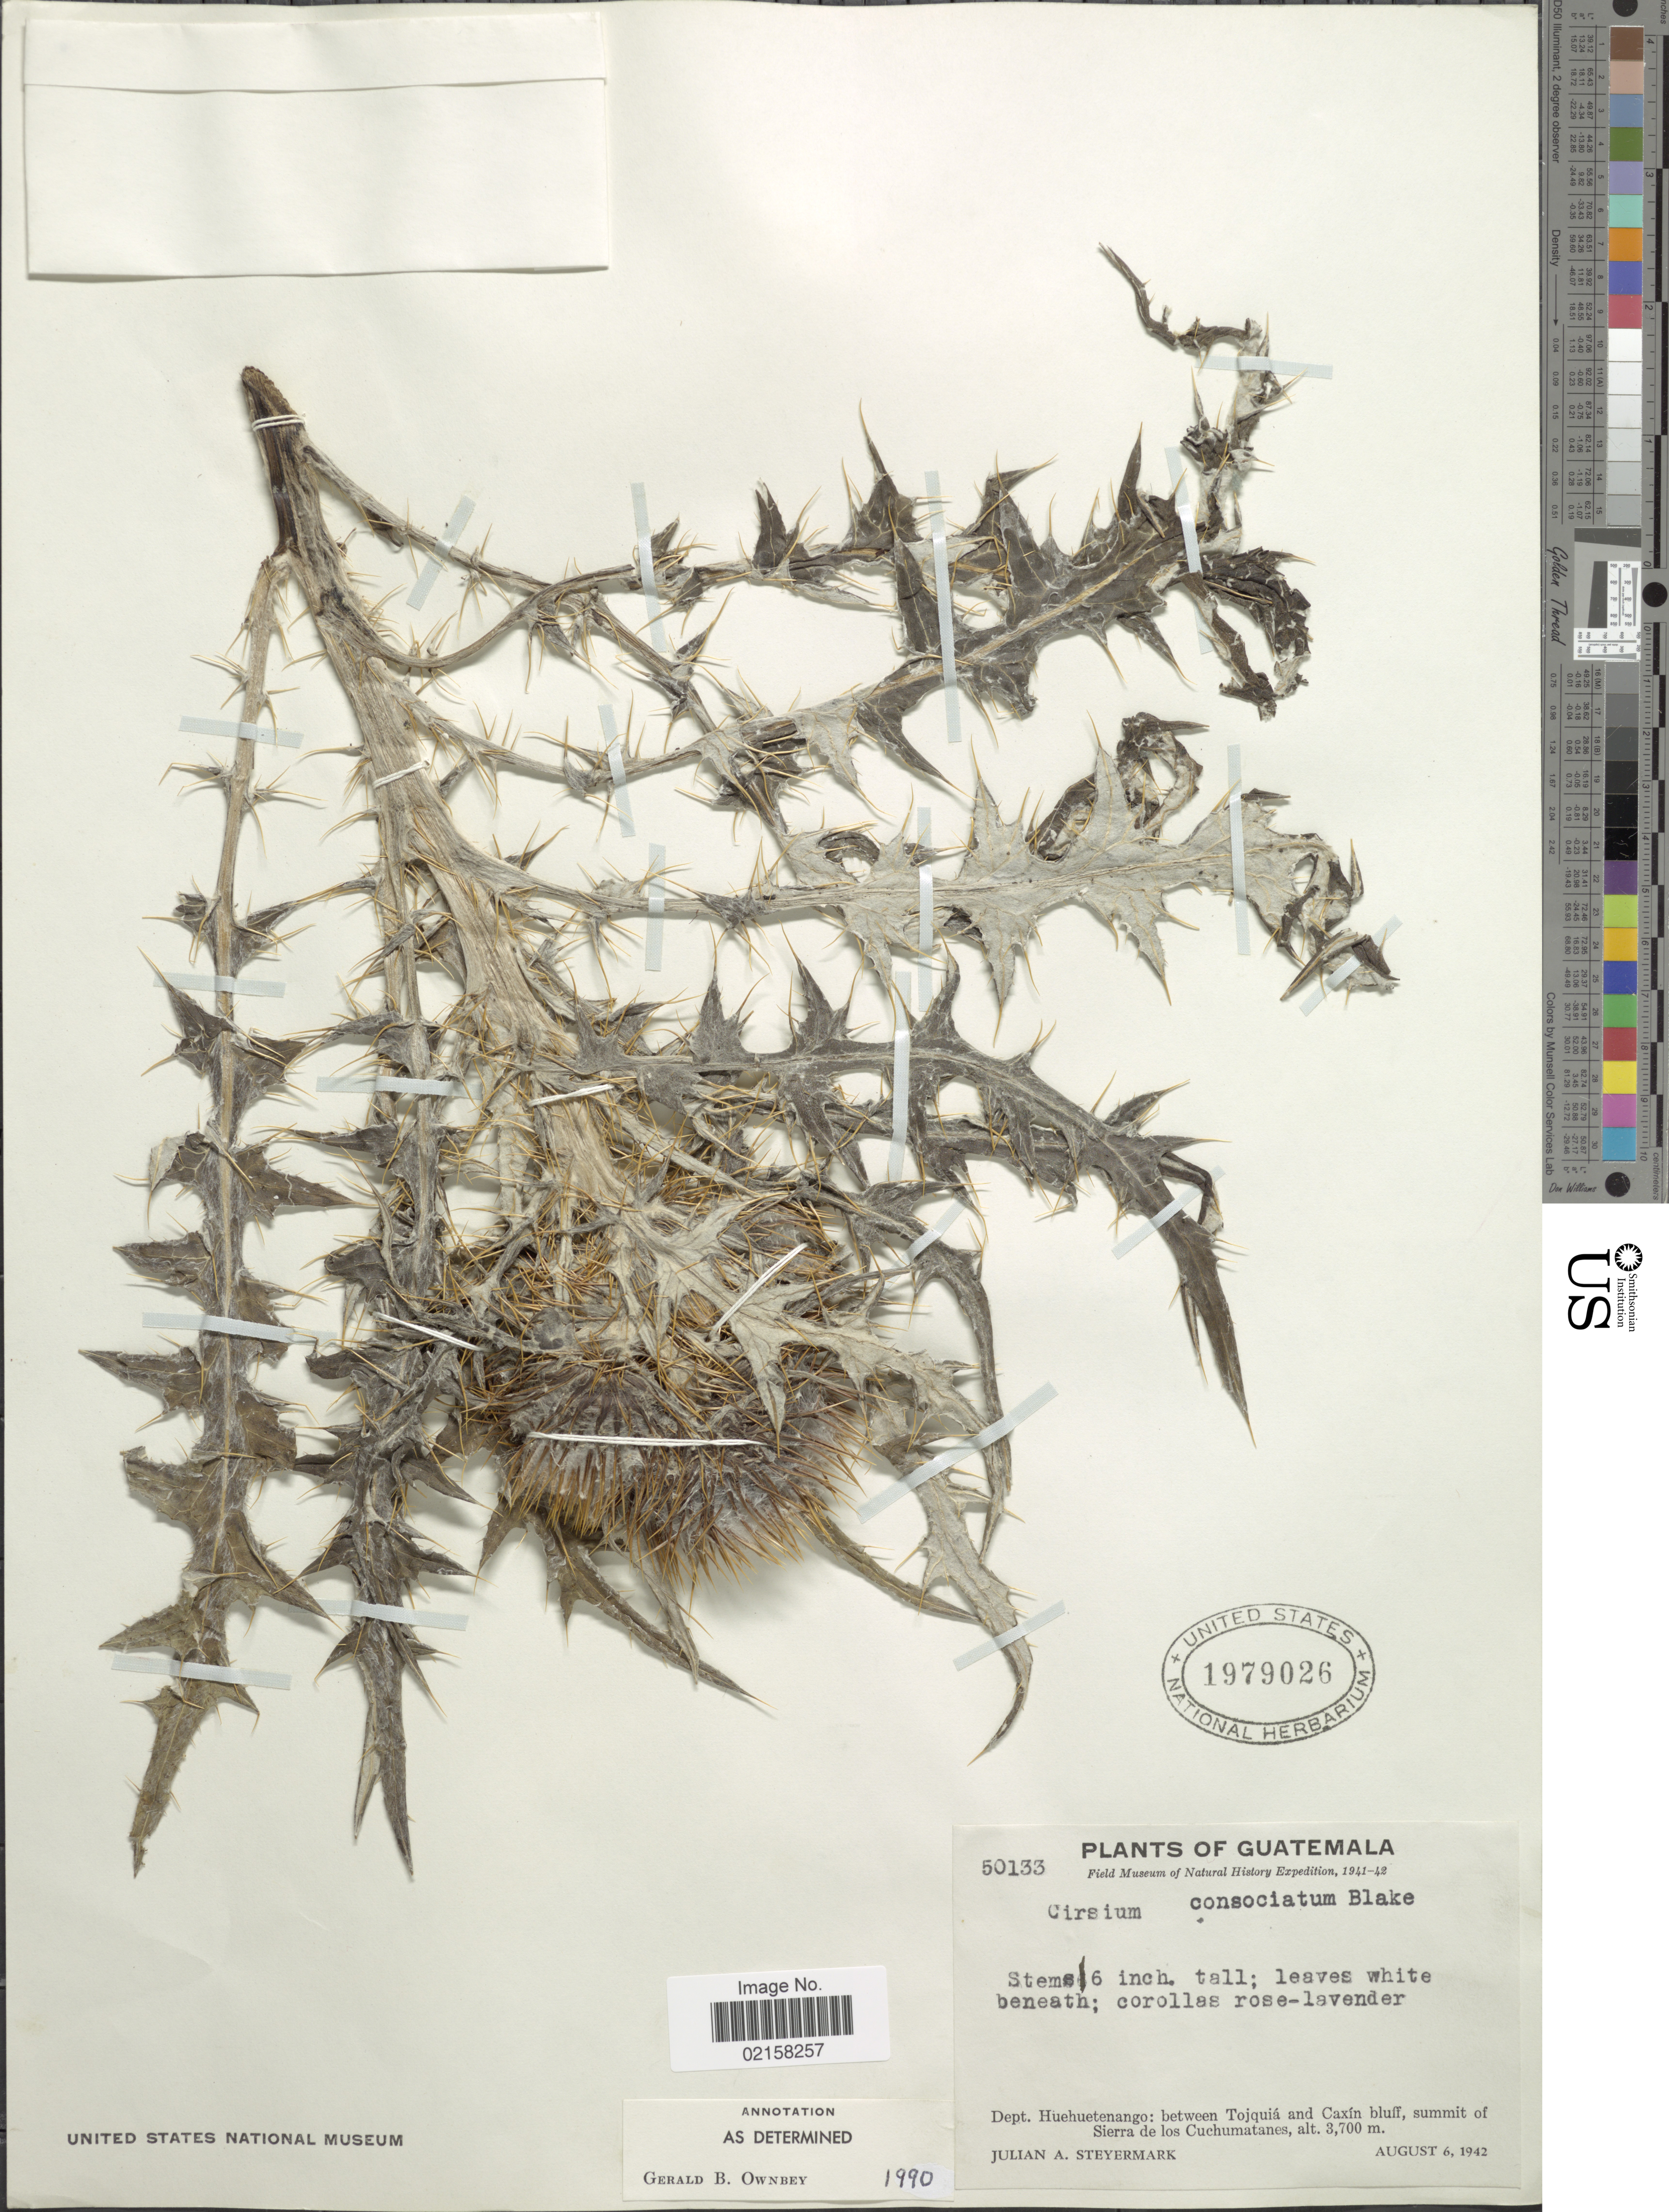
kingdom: Plantae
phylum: Tracheophyta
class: Magnoliopsida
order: Asterales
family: Asteraceae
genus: Cirsium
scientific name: Cirsium consociatum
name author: S.F. Blake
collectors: J. Steyermark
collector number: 50133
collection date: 1942-08-06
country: Guatemala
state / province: Huehuetenango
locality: Between Tojquia and Caxin bluff, summit of Sierrade los Cuchumatanes.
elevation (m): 3700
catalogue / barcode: US 1979026